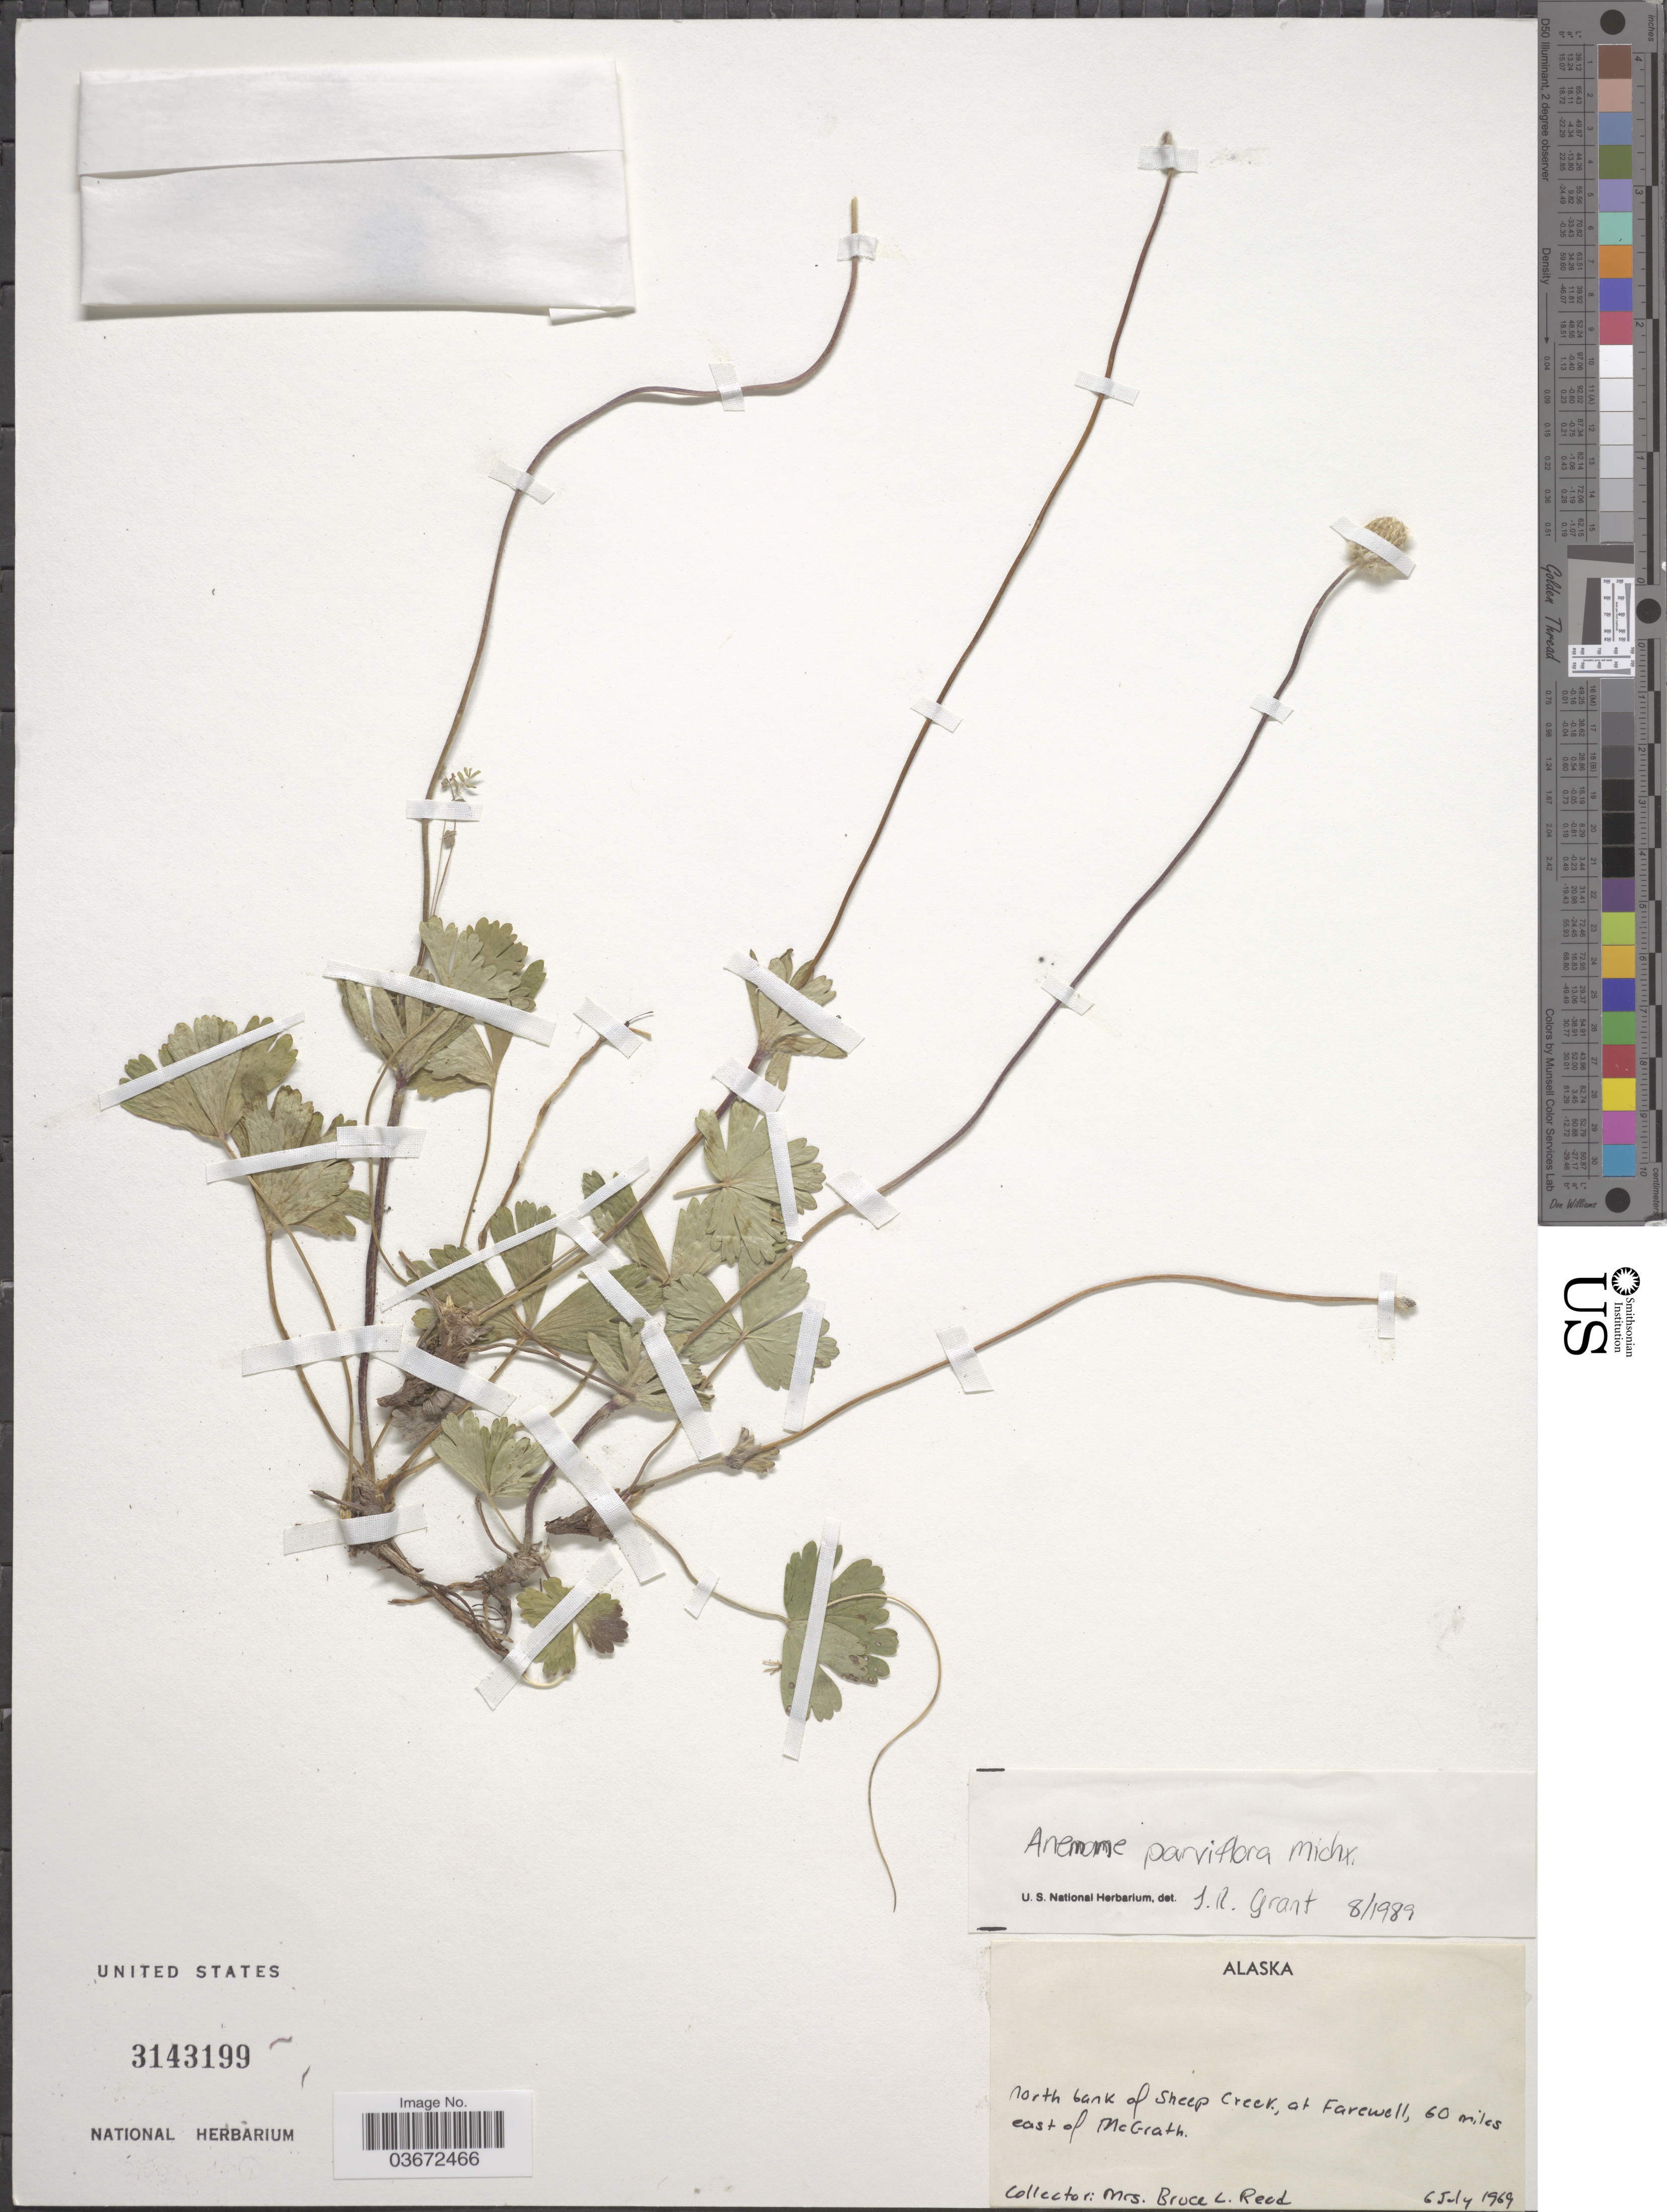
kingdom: Plantae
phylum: Tracheophyta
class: Magnoliopsida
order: Ranunculales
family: Ranunculaceae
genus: Anemone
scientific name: Anemone parviflora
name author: Michx.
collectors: B. Reed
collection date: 1969-07-06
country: United States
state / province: Alaska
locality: North bank of Sheep Creek, at Farwell, 60 miles east of McGrath.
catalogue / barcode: US 3143199